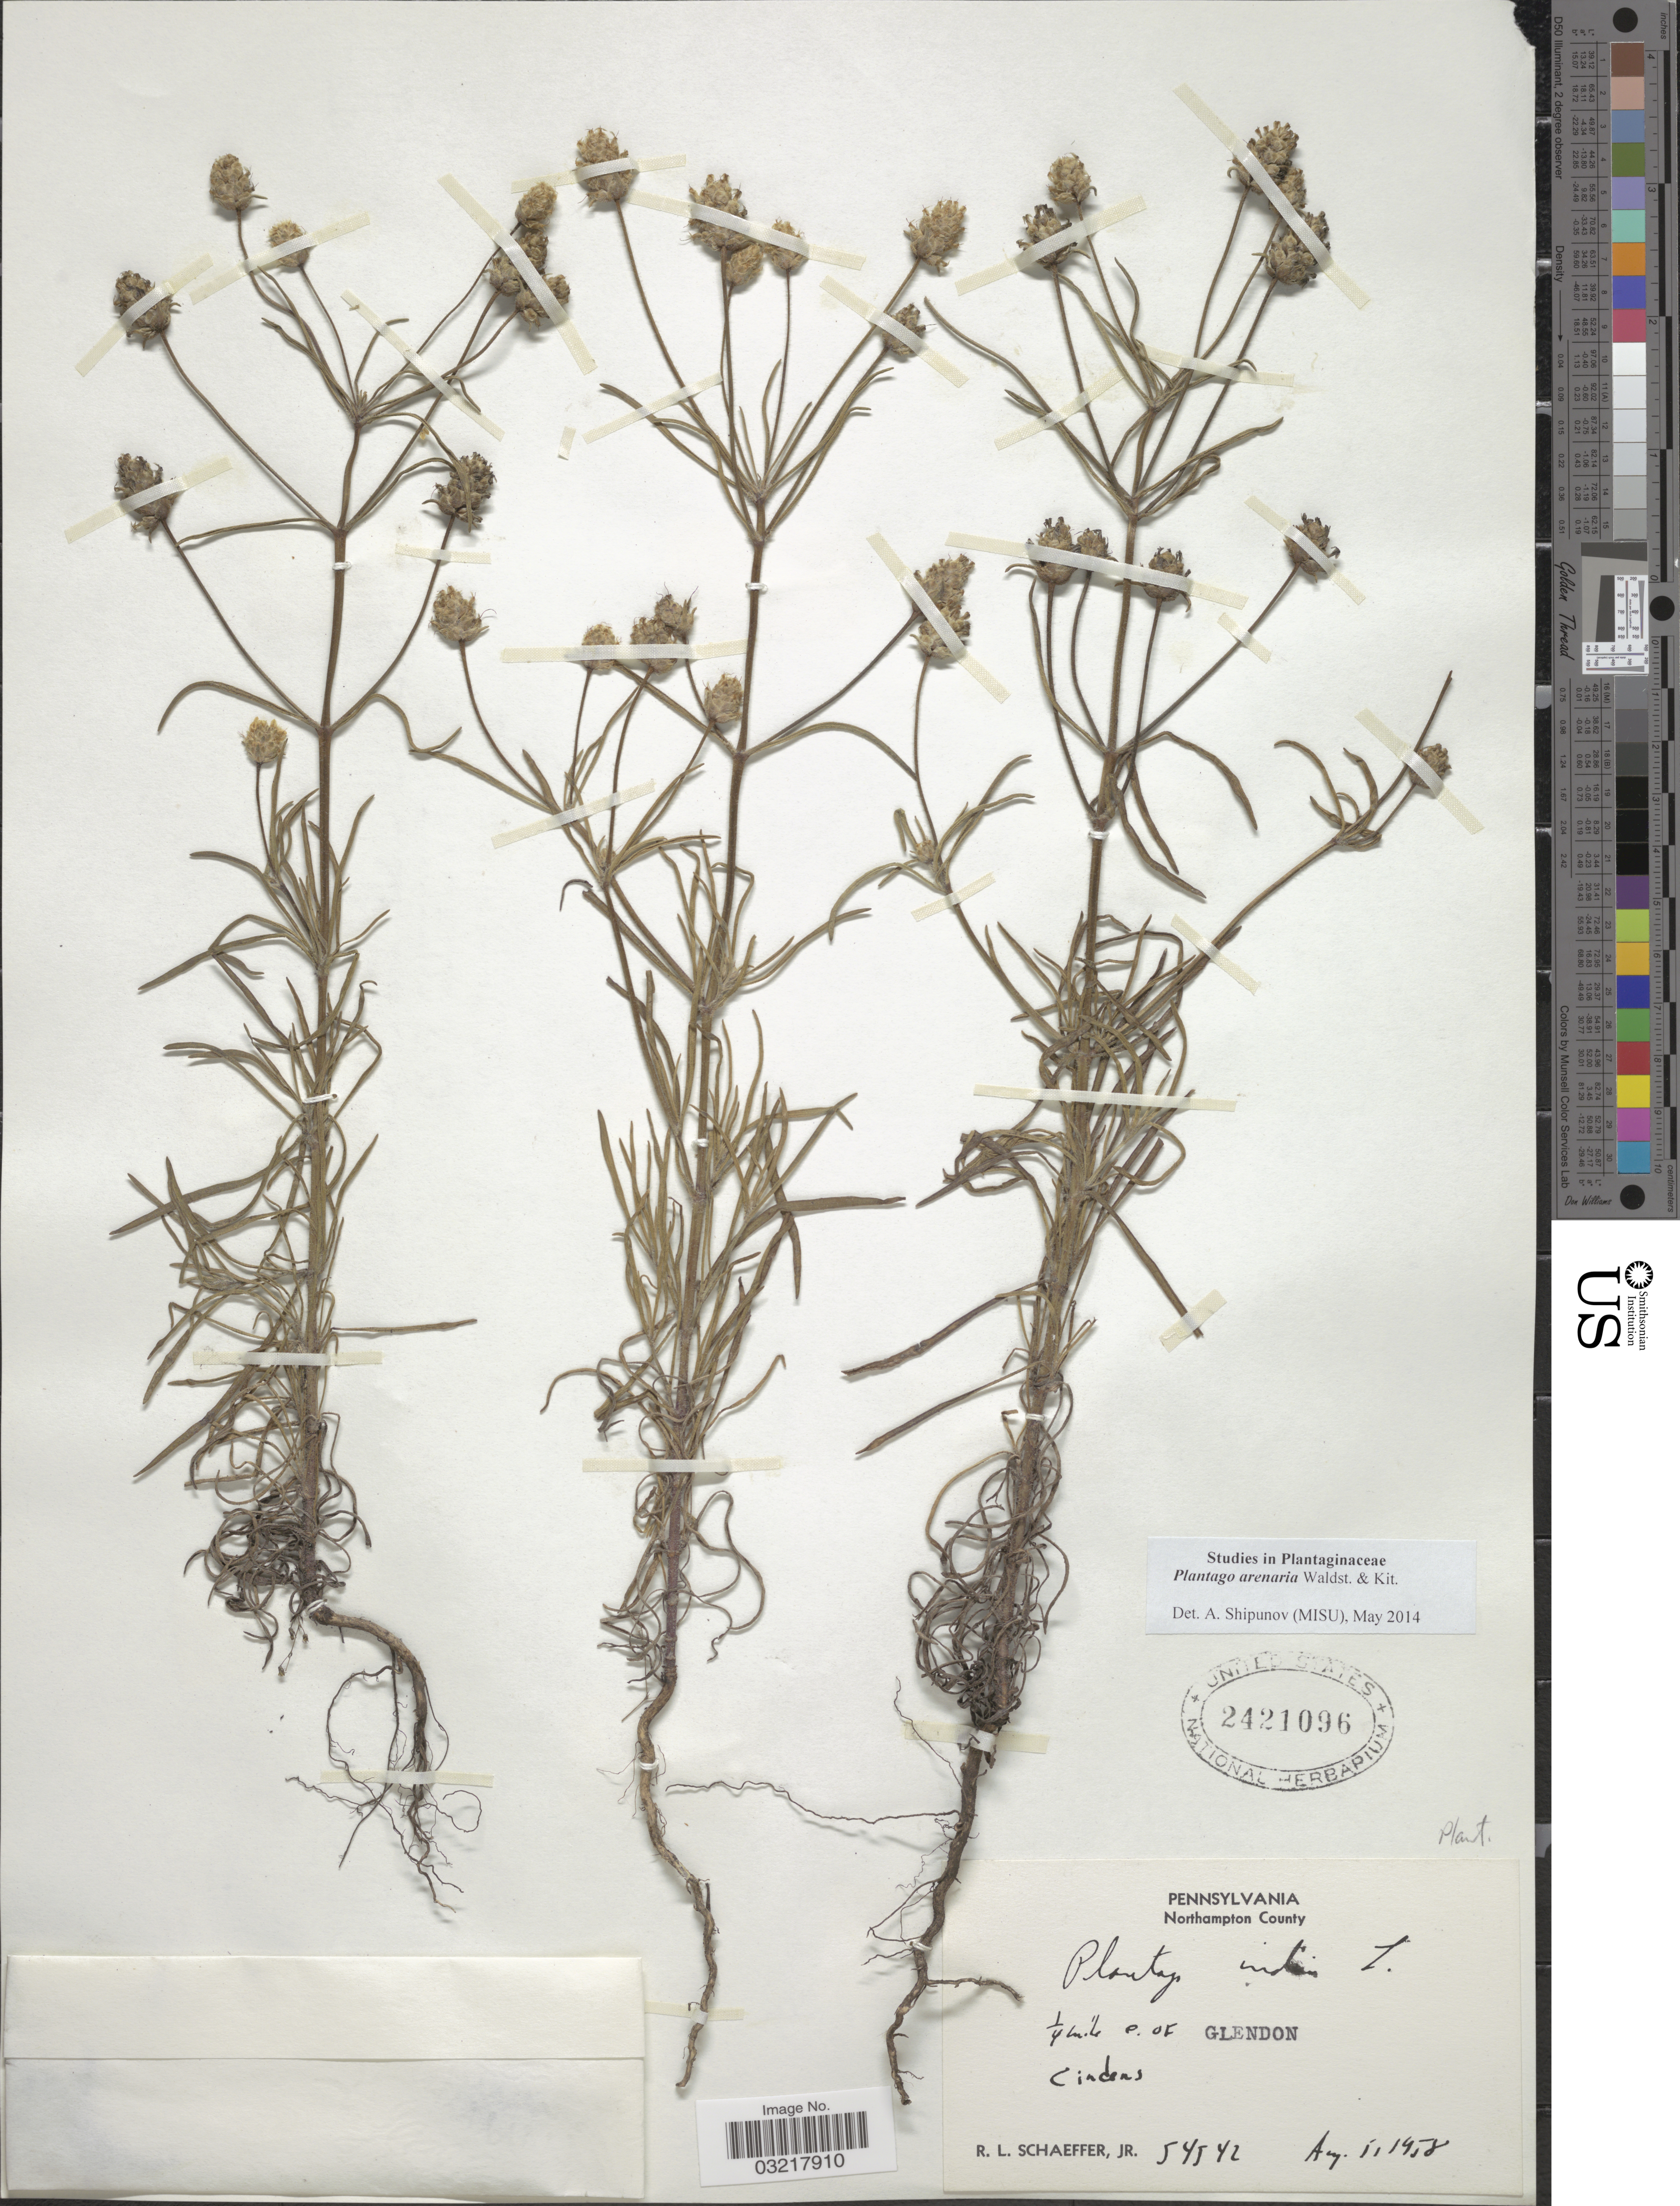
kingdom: Plantae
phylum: Tracheophyta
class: Magnoliopsida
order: Lamiales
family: Plantaginaceae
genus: Plantago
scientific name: Plantago arenaria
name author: Waldst. & Kit.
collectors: R. L. Schaeffer Jr.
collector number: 54542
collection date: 1958-08-05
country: United States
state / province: Pennsylvania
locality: Northampton County. ¼ mile e. of Glendon.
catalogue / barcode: US 2421096